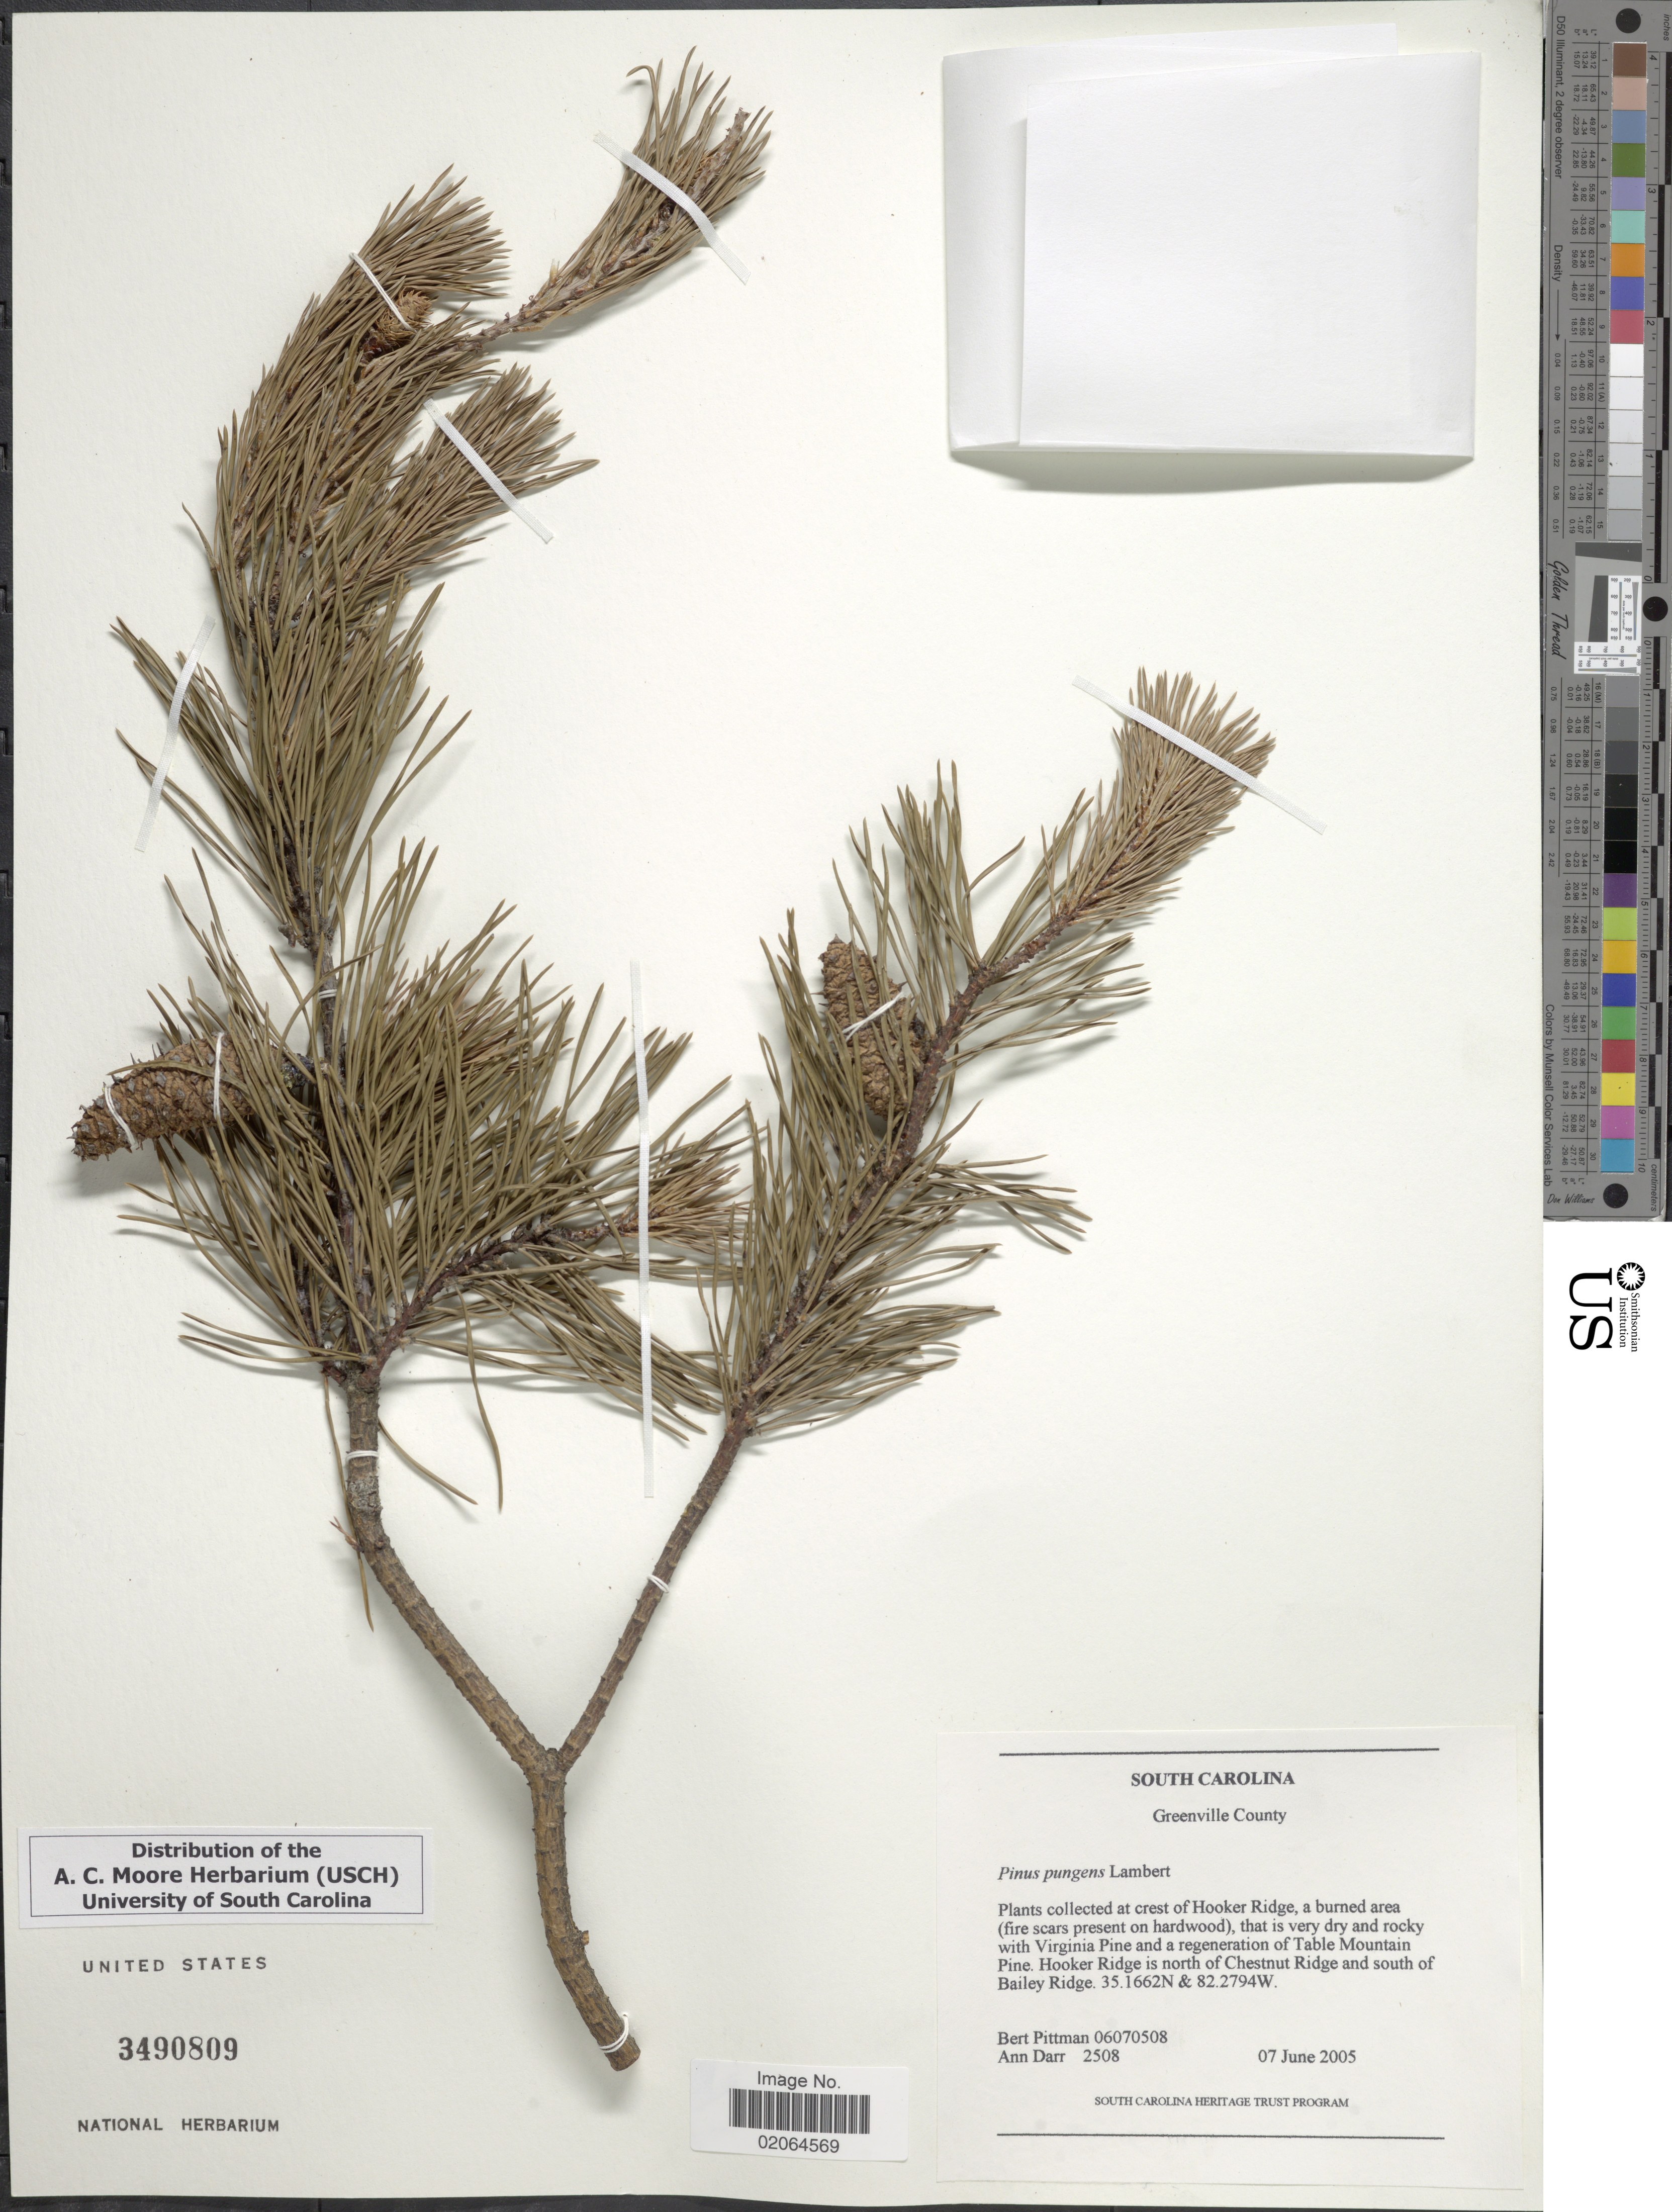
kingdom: Plantae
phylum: Tracheophyta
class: Pinopsida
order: Pinales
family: Pinaceae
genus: Pinus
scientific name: Pinus pungens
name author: Lamb.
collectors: B. Pittman & A. Darr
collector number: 06070508/2508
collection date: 2005-06-07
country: United States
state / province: South Carolina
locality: South Carolina. at crest of Hooker Ridge, a burned area, Hooker ridge is north of Chestnut Ridge and south of Bailey Ridge.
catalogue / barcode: US 3490809